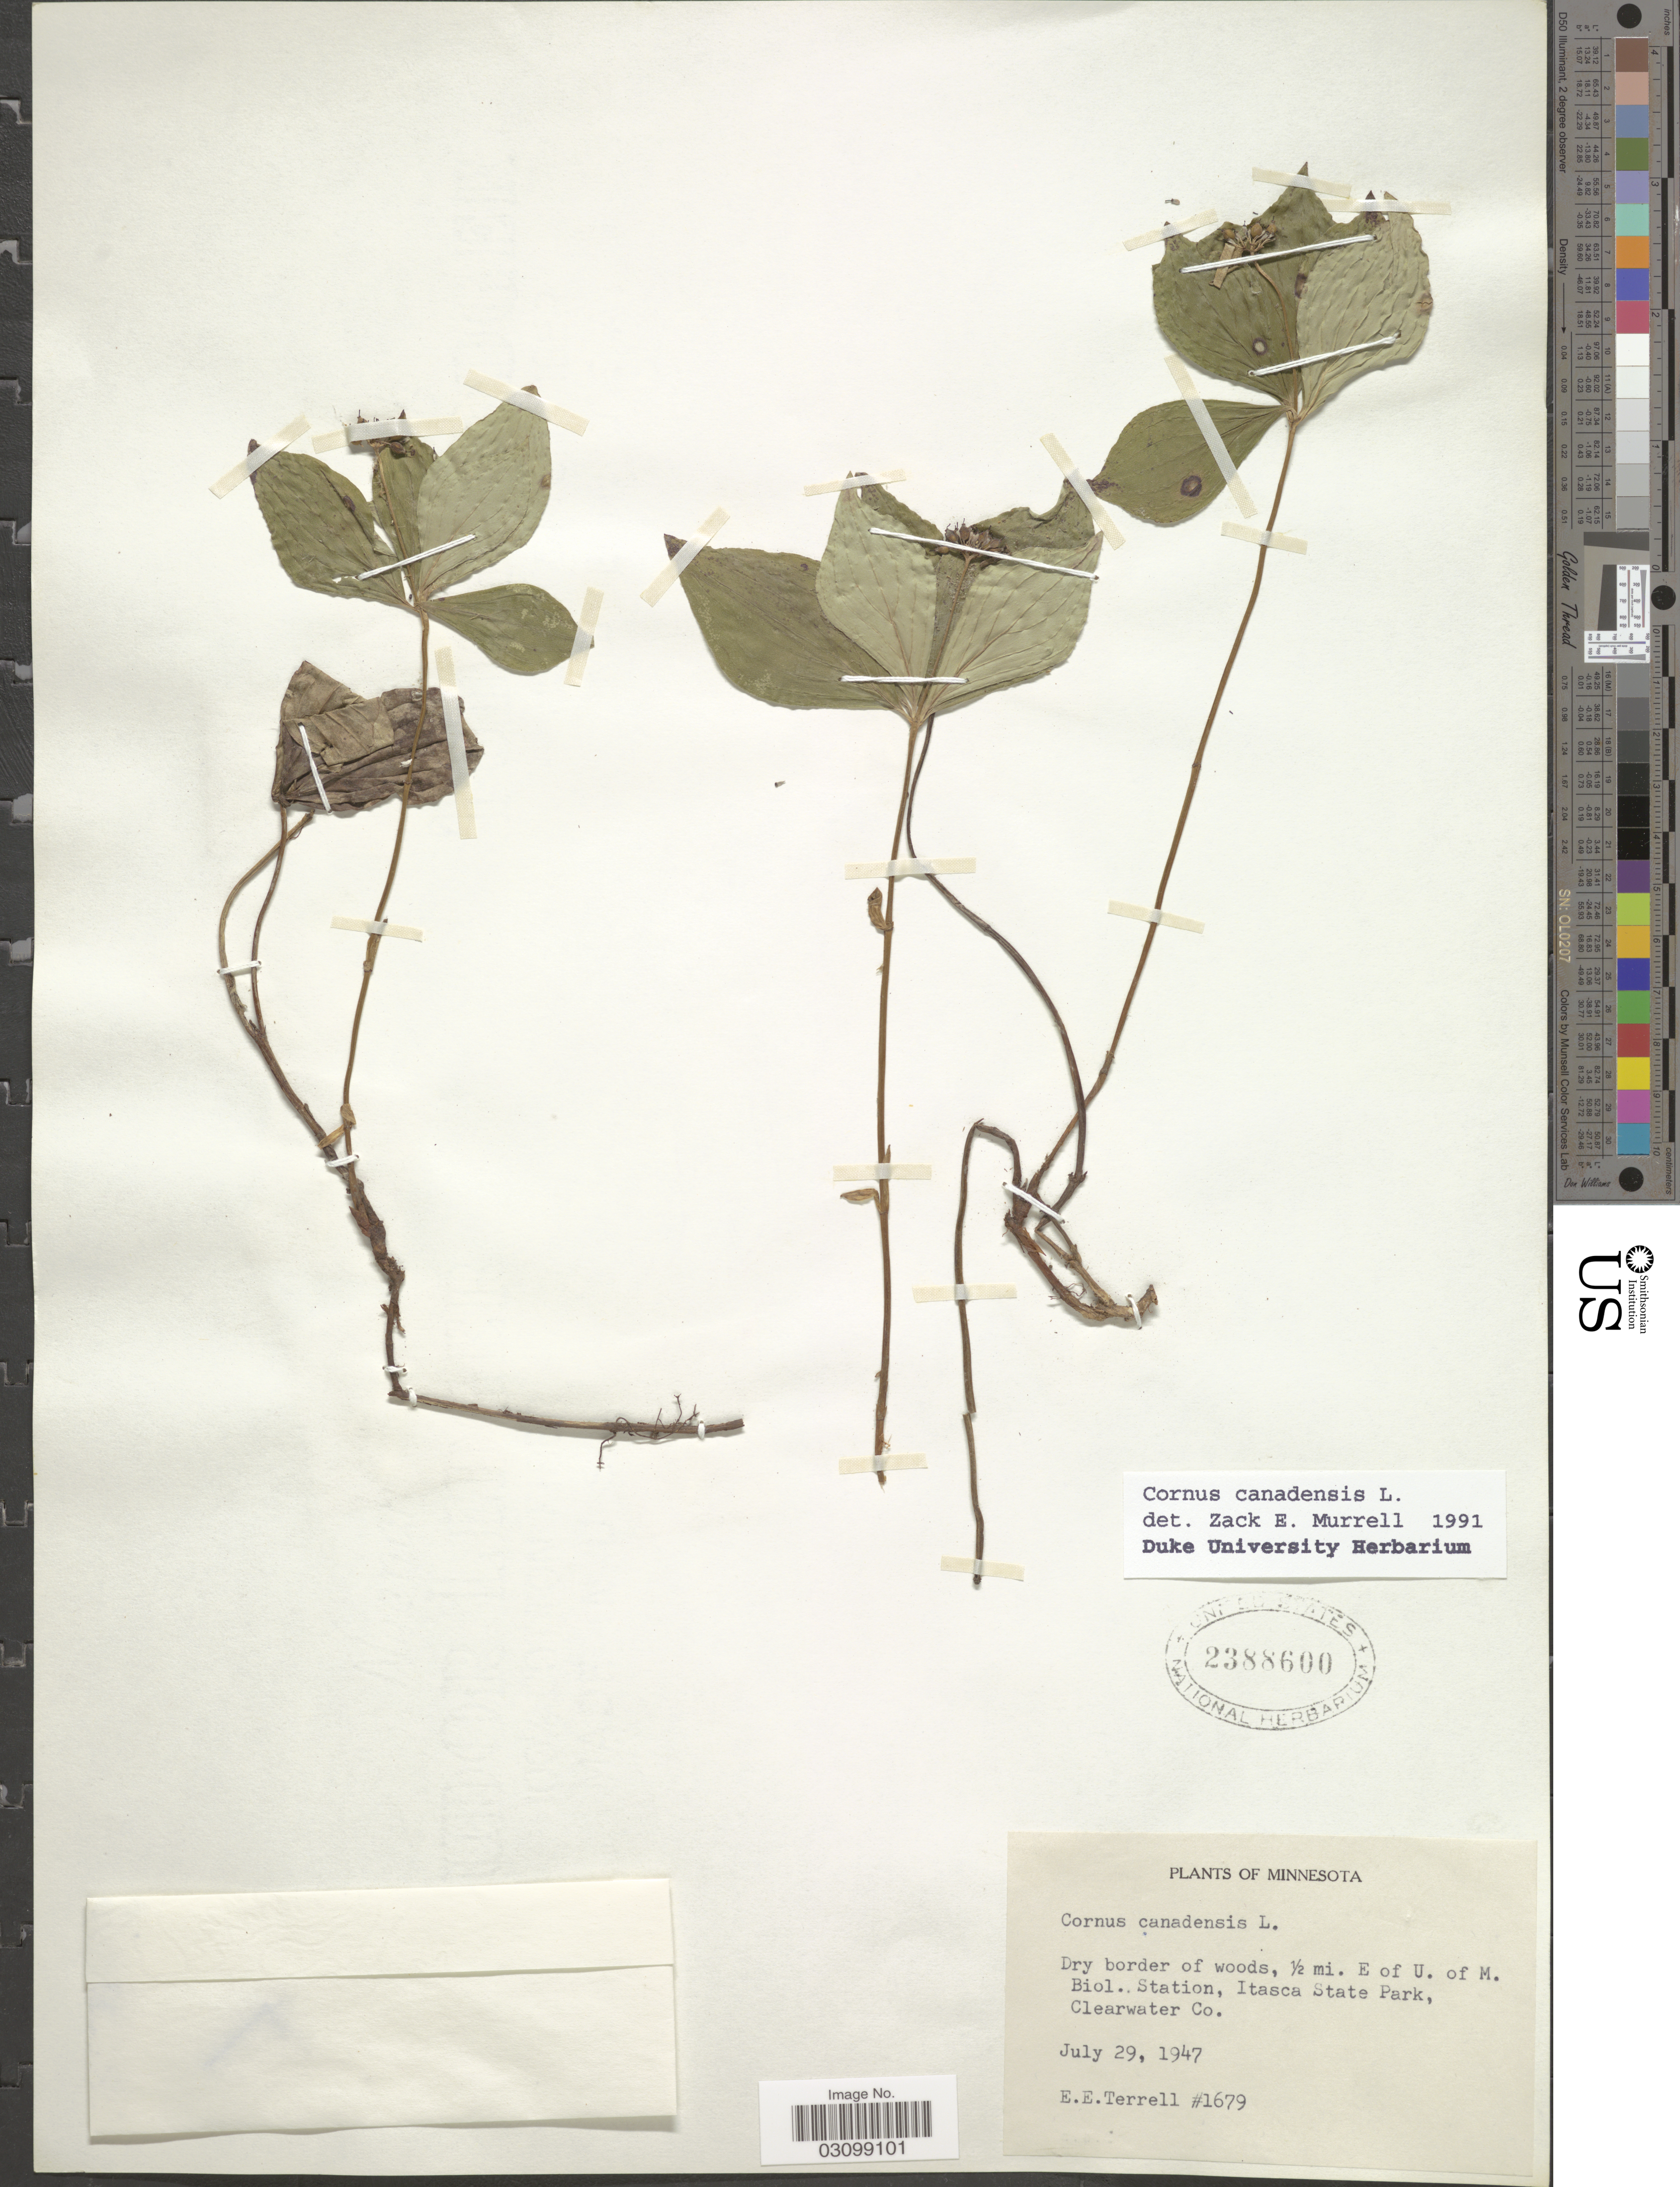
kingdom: Plantae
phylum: Tracheophyta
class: Magnoliopsida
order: Cornales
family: Cornaceae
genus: Cornus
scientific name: Cornus canadensis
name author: L.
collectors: E. E. Terrell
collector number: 1679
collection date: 1947-07-29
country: United States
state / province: Minnesota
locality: Dry border of woods, ½ mi. E of U. of M. Biol. Station, Itasca State Park, Clearwater Co.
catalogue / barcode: US 2388600